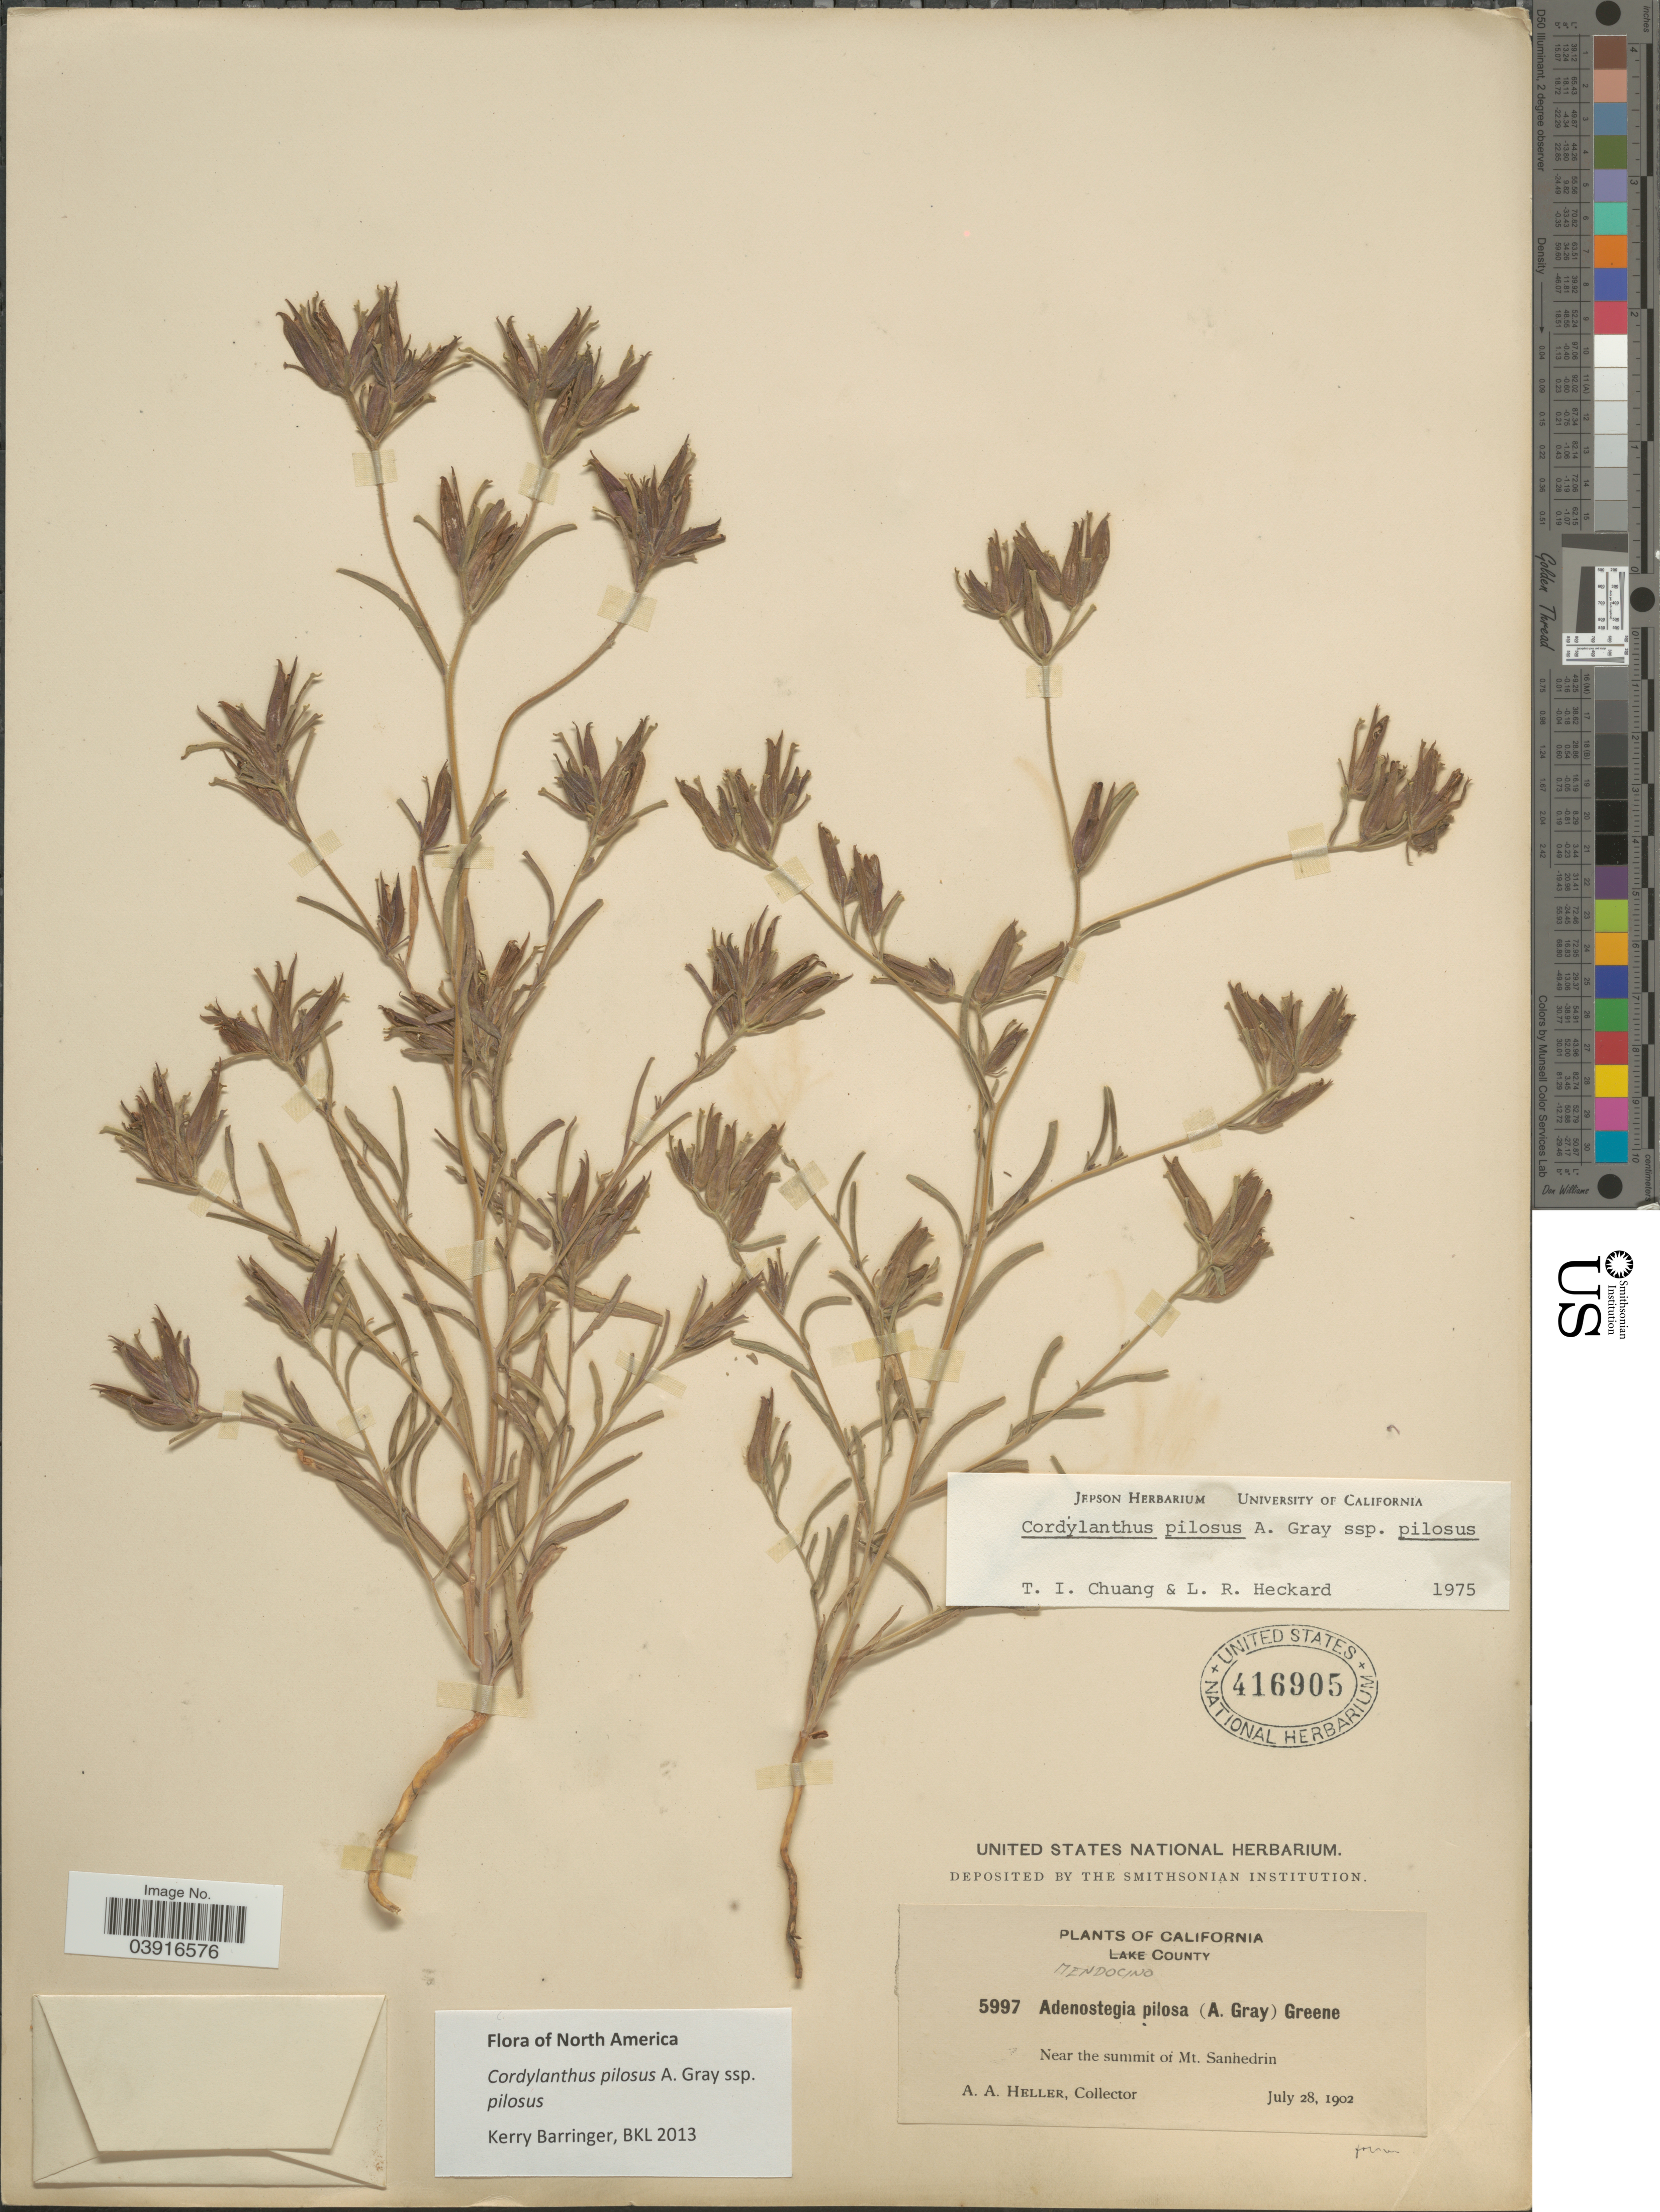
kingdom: Plantae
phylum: Tracheophyta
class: Magnoliopsida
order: Lamiales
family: Orobanchaceae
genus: Cordylanthus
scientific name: Cordylanthus pilosus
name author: A. Gray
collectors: A. A. Heller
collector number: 5997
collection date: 1902-07-28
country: United States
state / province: California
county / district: Mendocino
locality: Mendocino County. Near the summit of Mt. Sanhedrin.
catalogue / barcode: US 416905